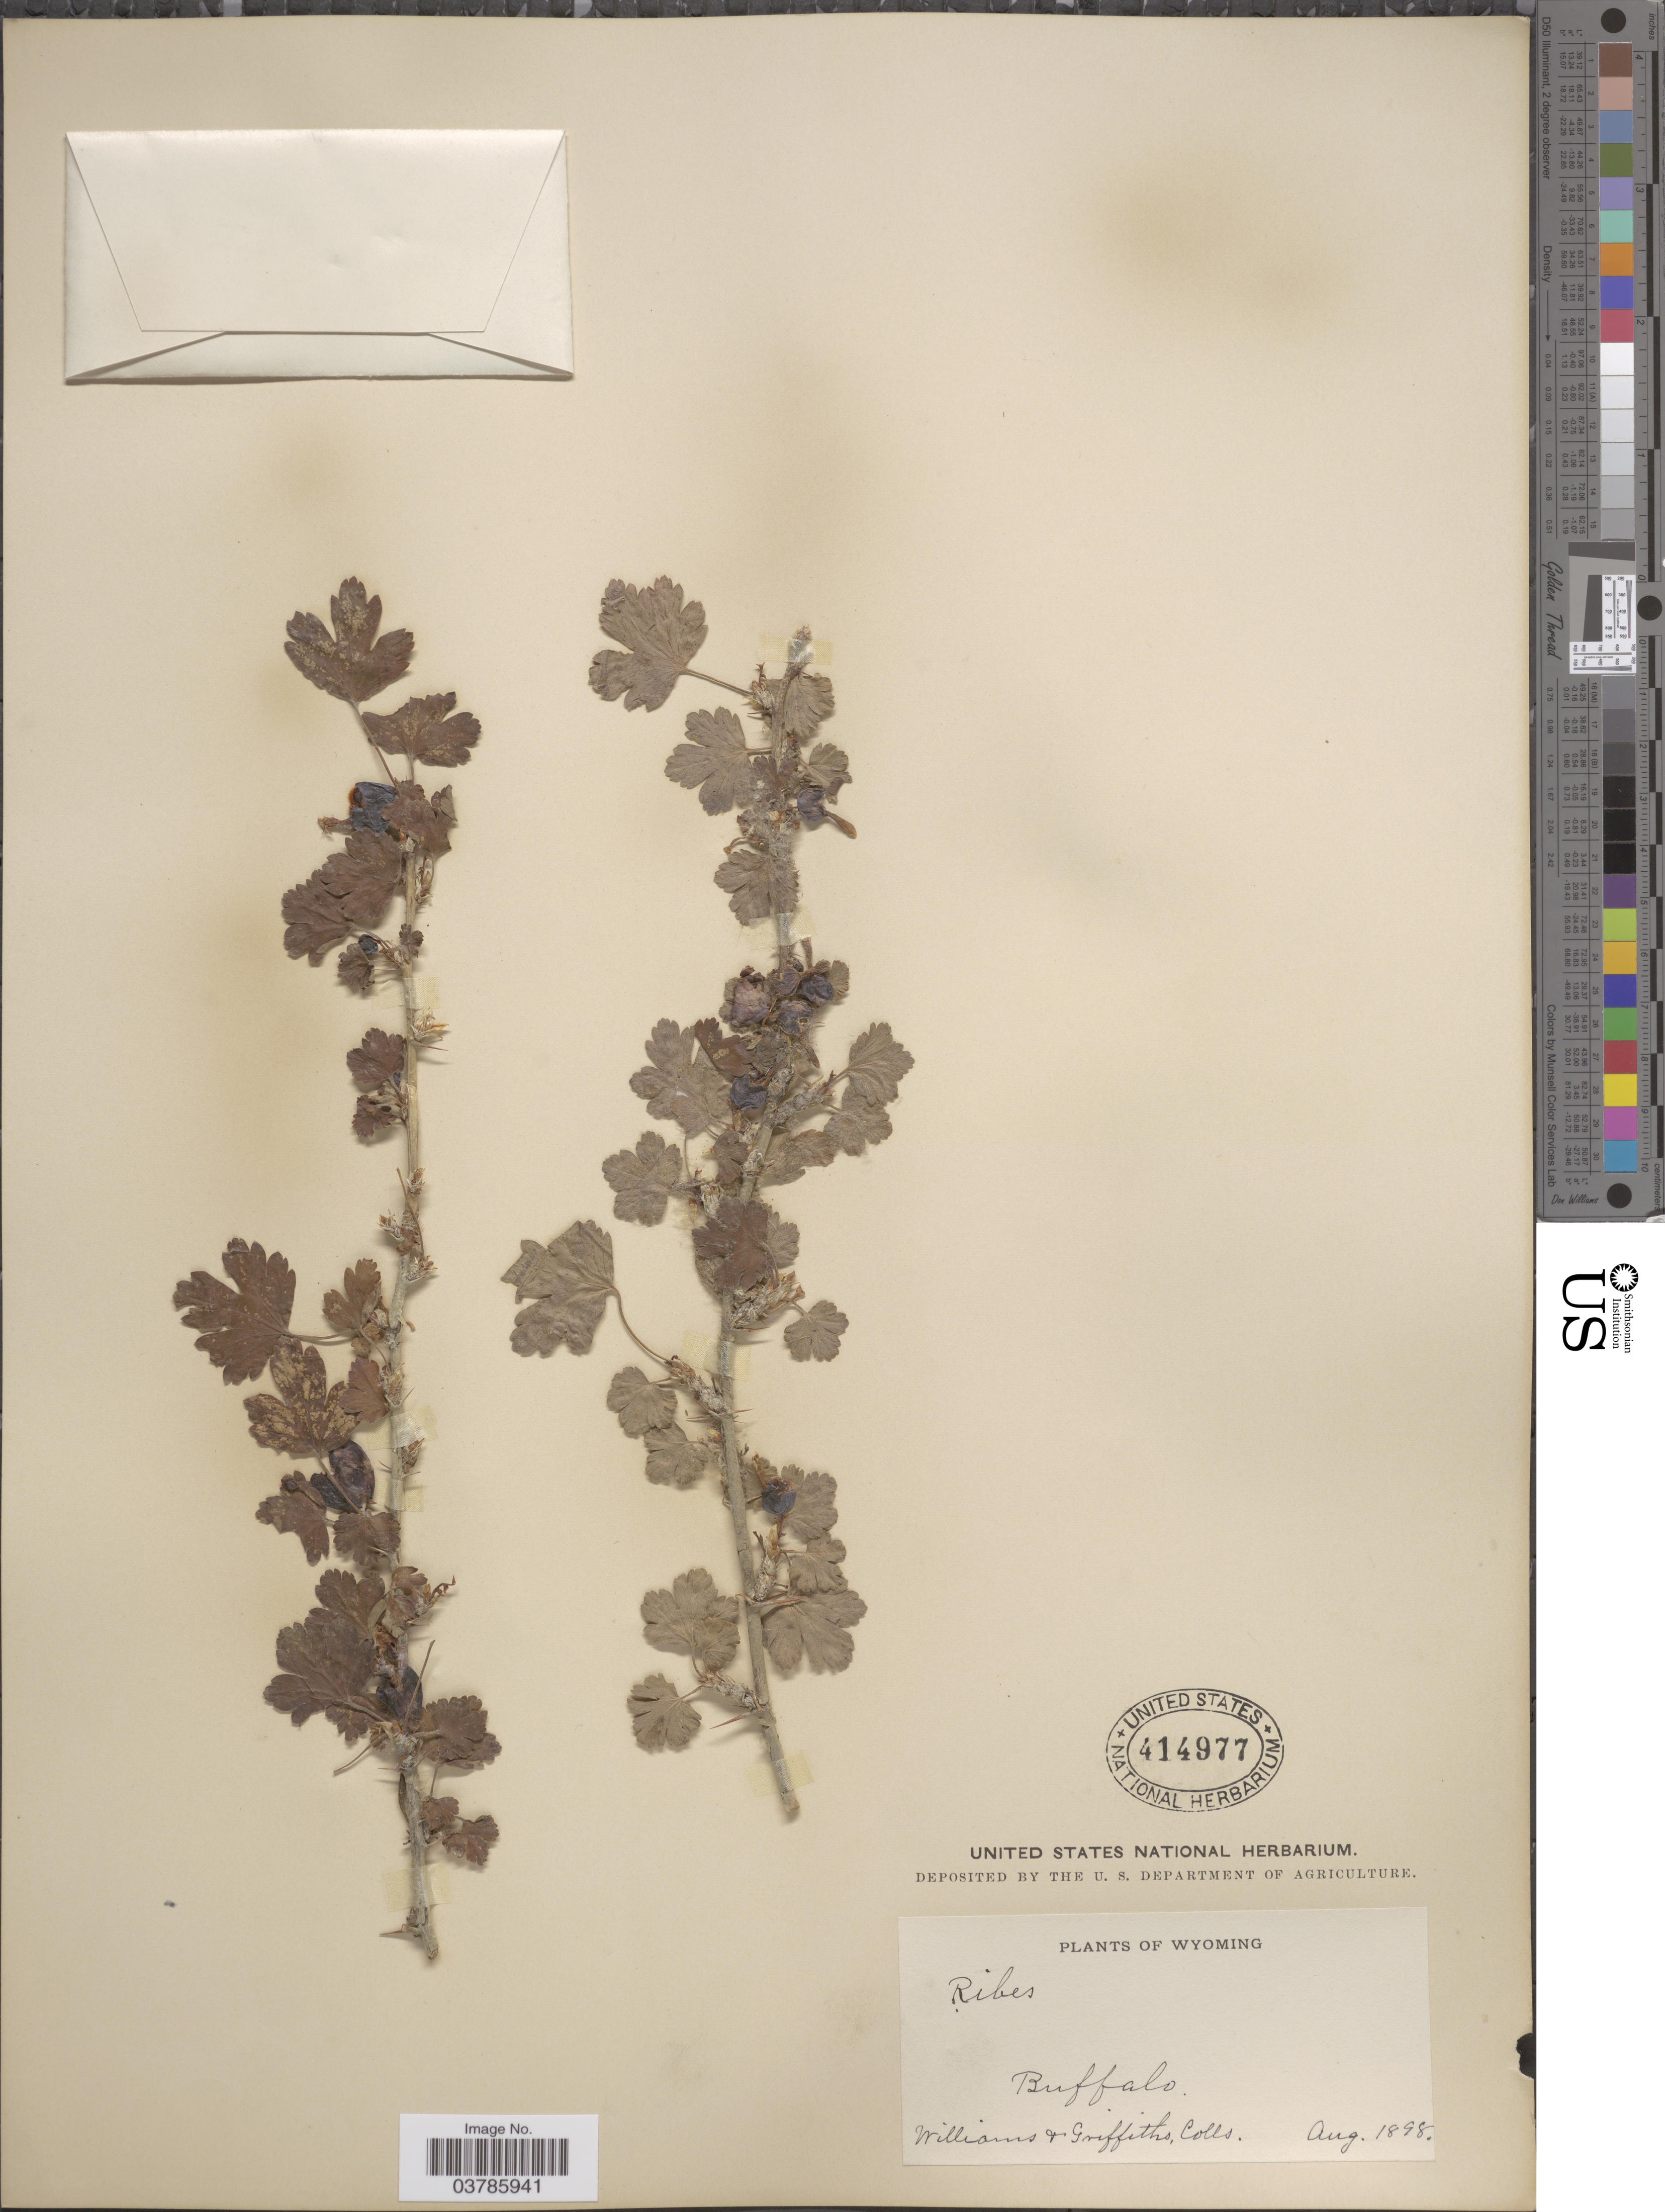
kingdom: Plantae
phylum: Tracheophyta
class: Magnoliopsida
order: Saxifragales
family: Grossulariaceae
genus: Ribes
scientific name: Ribes sp.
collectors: -- Williams & -- Griffiths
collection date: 1898-08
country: United States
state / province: Wyoming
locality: Buffalo.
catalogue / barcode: US 414977